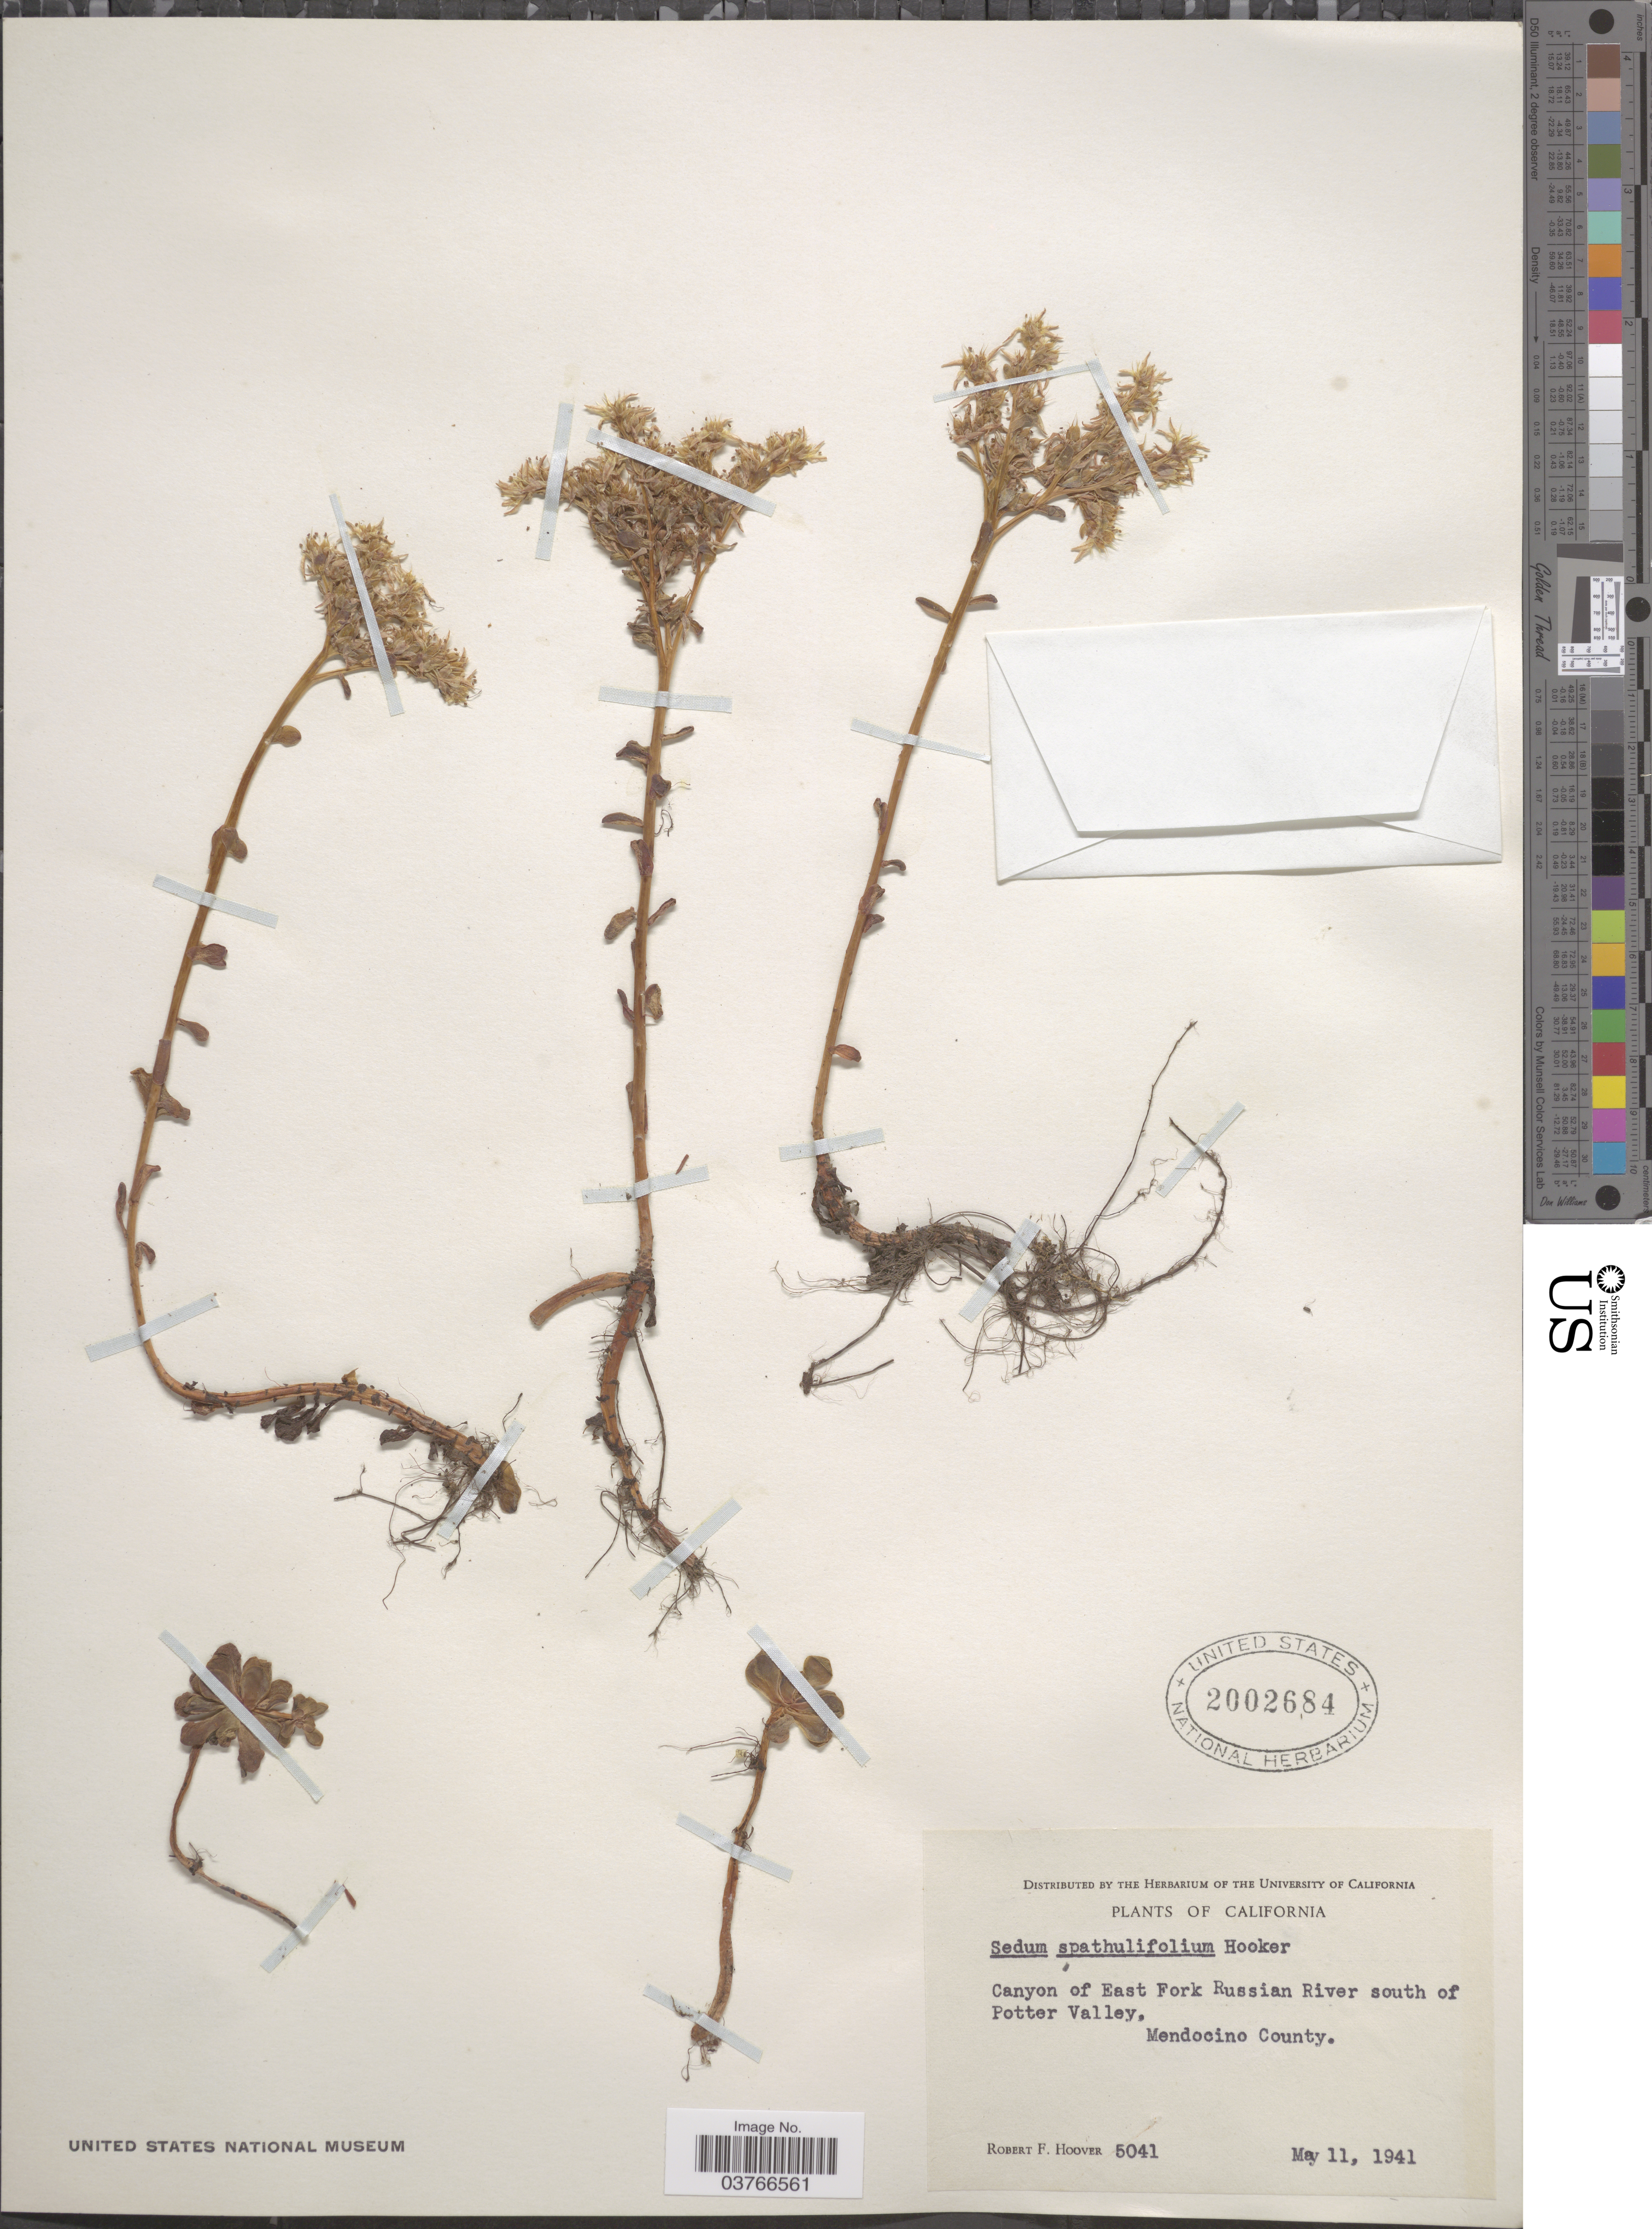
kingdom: Plantae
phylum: Tracheophyta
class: Magnoliopsida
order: Saxifragales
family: Crassulaceae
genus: Sedum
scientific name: Sedum spathulifolium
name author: Hook.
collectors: R. F. Hoover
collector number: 5041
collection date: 1941-05-11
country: United States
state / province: California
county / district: Mendocino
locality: Canyon of East Fork Russian River south of Potter Valley, Mendocino County.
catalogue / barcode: US 2002684